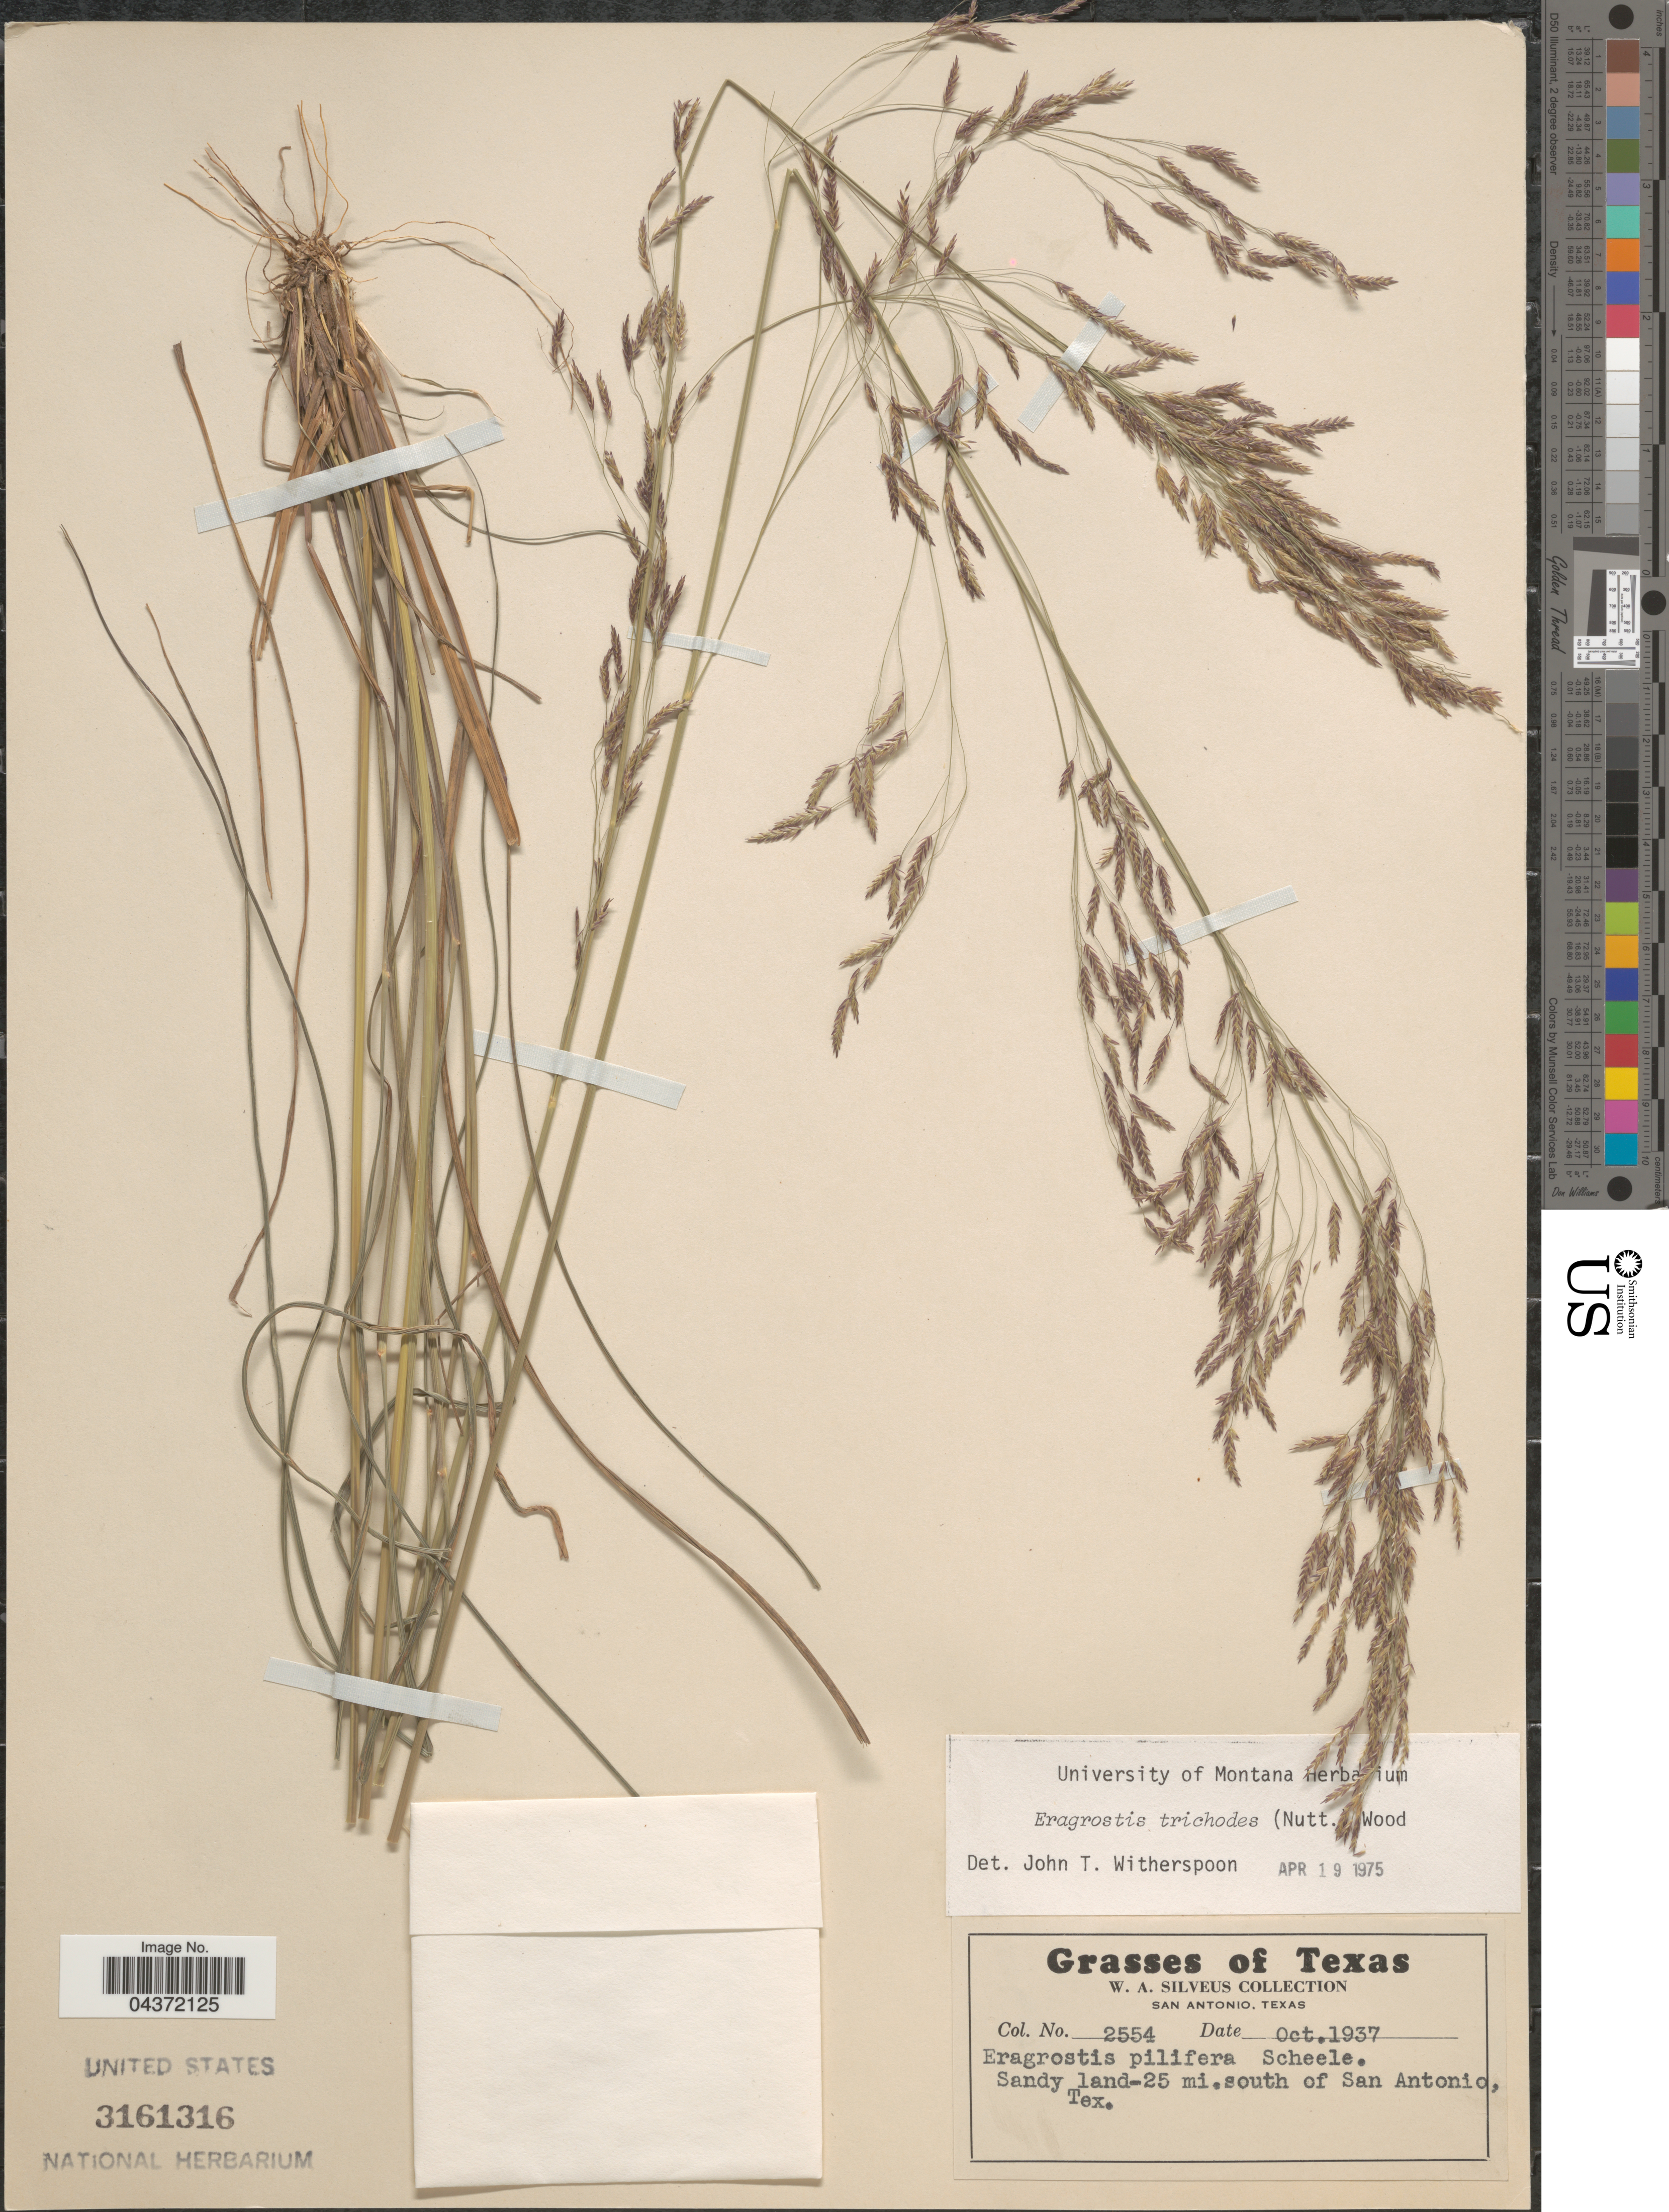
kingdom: Plantae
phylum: Tracheophyta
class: Liliopsida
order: Poales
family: Poaceae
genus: Eragrostis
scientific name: Eragrostis trichodes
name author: (Nutt.) Alph. Wood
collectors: W. Silveus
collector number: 2554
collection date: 1937-10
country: United States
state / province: Texas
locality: Sandy land - 25 mi. south of San Antonio.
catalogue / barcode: US 3161316